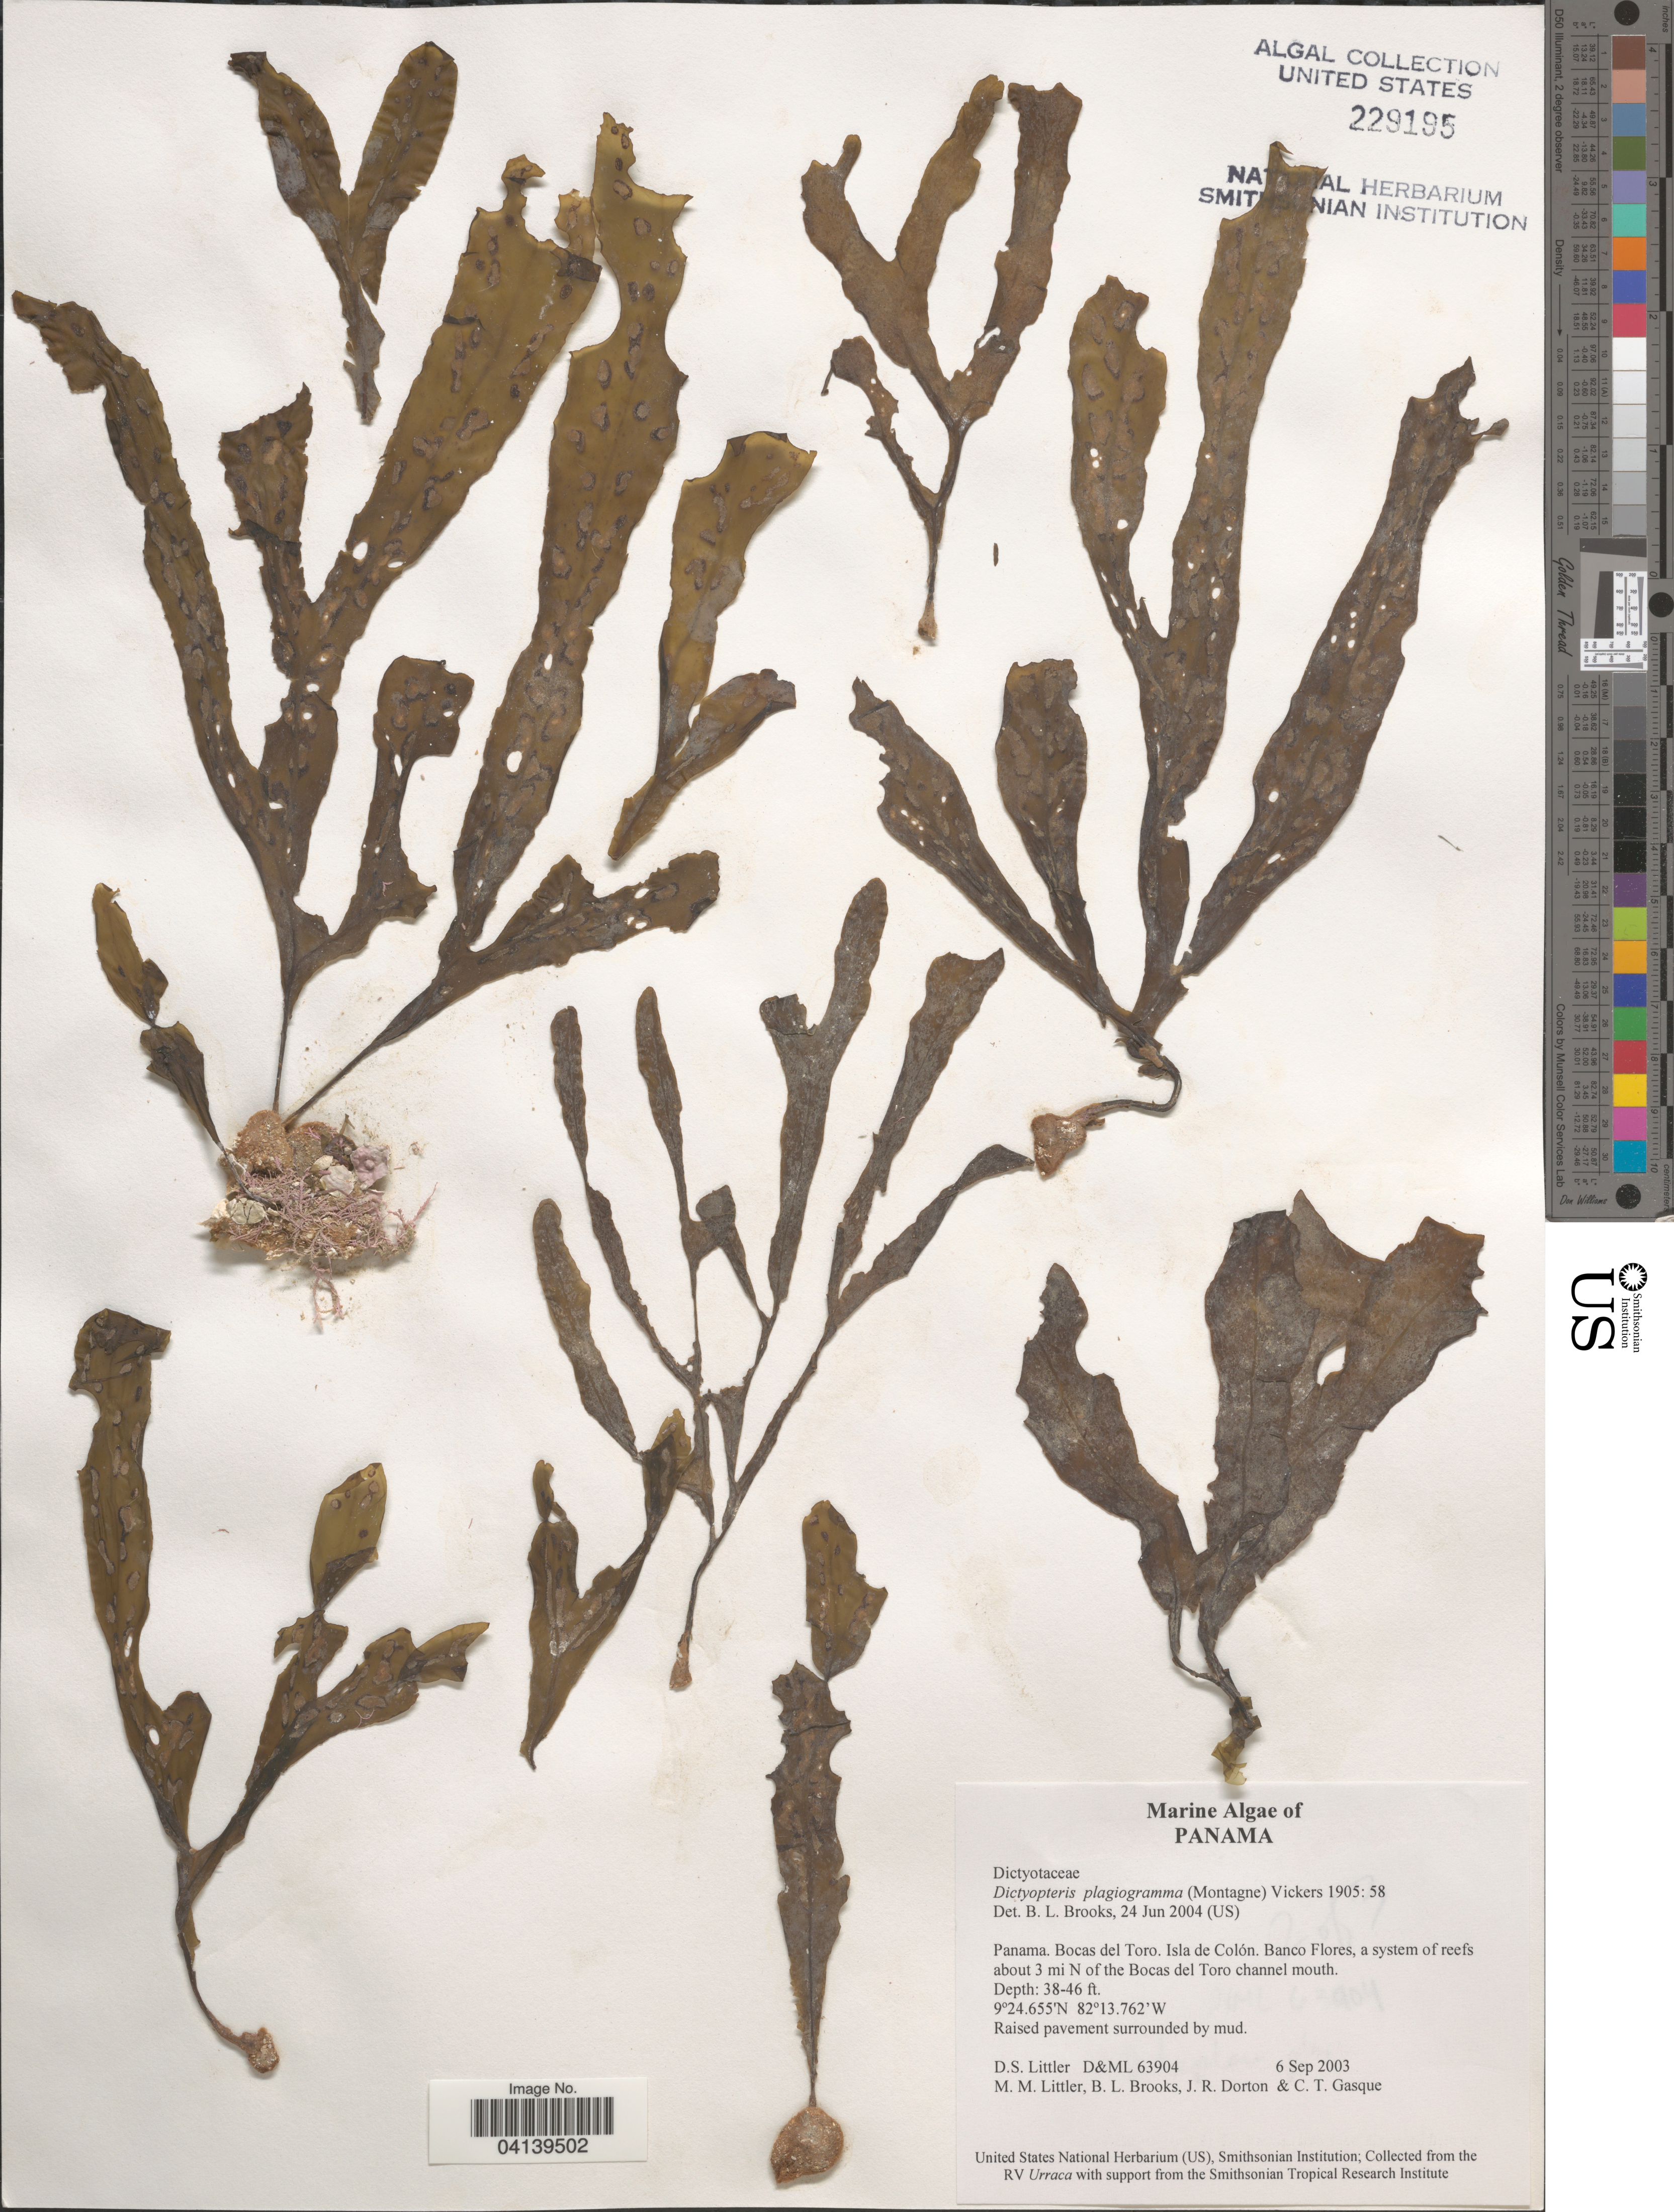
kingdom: Chromista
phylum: Ochrophyta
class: Phaeophyceae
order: Dictyotales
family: Dictyotaceae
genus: Dictyopteris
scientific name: Dictyopteris plagiogramma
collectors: D. S. Littler, B. Brooks, J. Dorton & C. Gasque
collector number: D&ML63904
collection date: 2003-09-06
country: Panama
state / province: Bocas del Toro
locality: Isla de Colón. Banco Flores, a system of reefs about 3 mi N of the Bocas del Toro channel mouth.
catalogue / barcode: US 229185